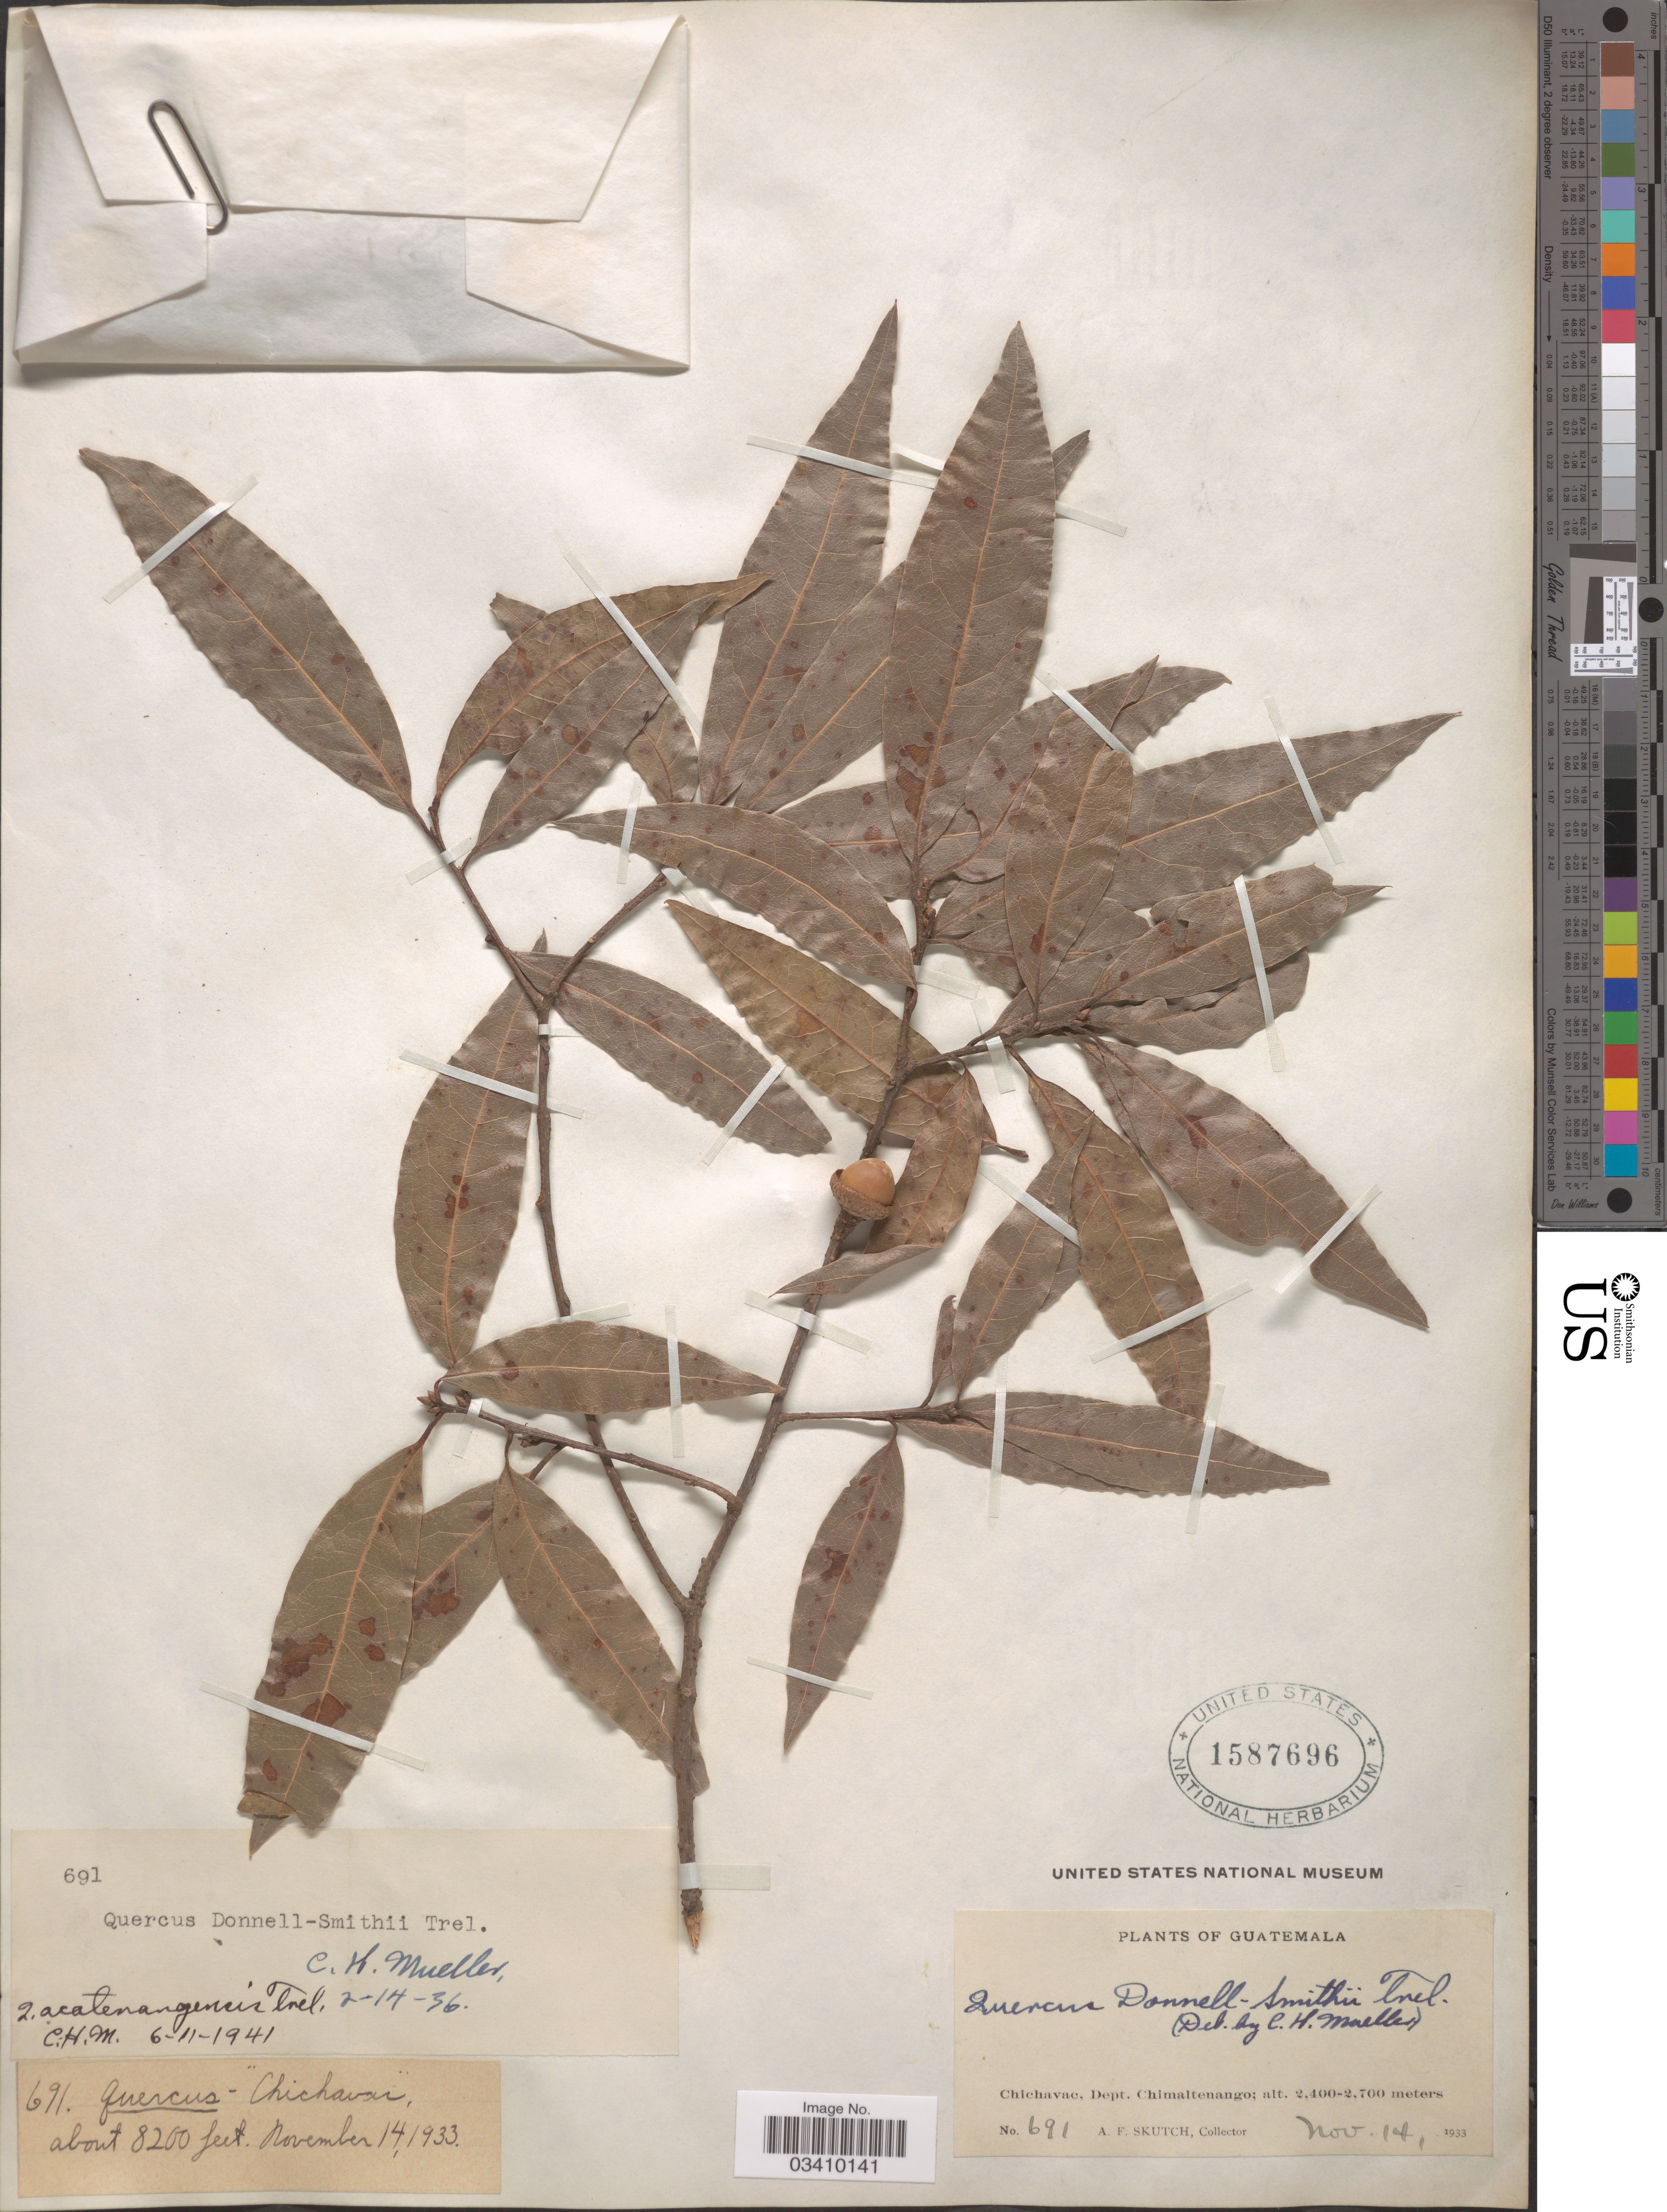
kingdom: Plantae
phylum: Tracheophyta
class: Magnoliopsida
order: Fagales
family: Fagaceae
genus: Quercus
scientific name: Quercus acatenangensis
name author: Trel.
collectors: A. F. Skutch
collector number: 691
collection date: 1933-11-14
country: Guatemala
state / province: Chimaltenango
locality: Chichavac, Dept. Chimaltenango.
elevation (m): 2400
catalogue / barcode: US 1587696